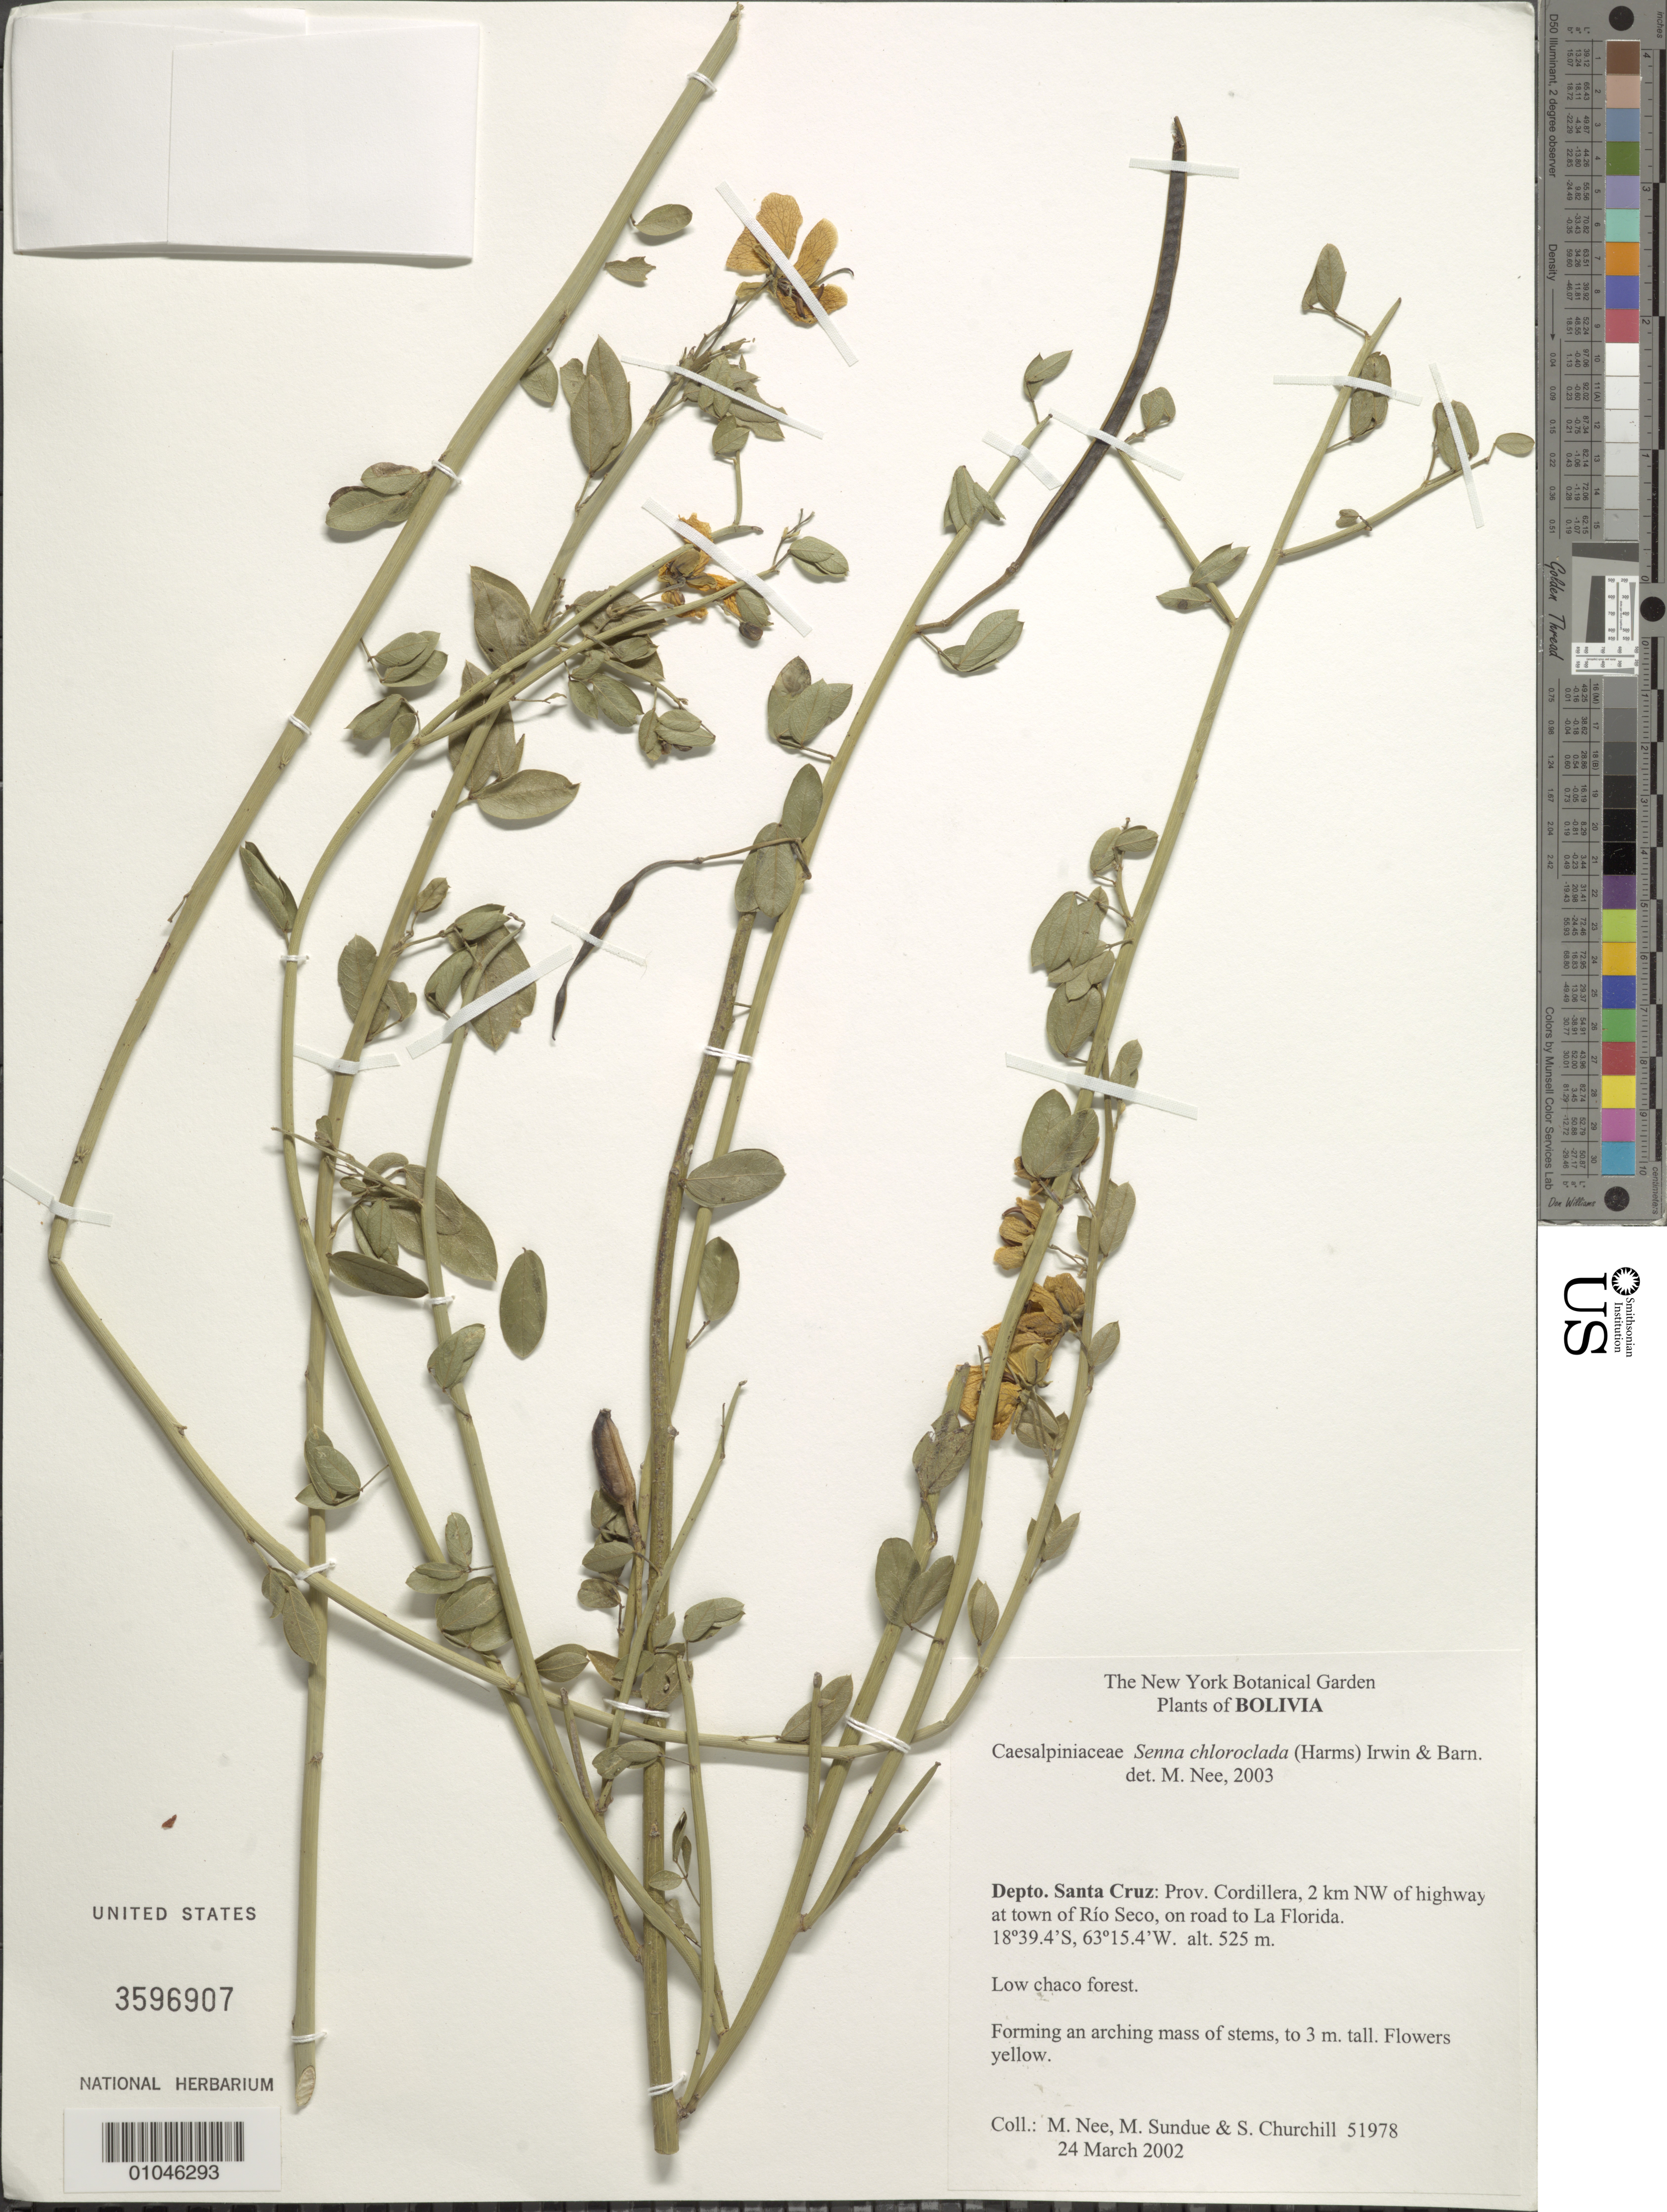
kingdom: Plantae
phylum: Tracheophyta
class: Magnoliopsida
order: Fabales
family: Fabaceae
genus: Senna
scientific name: Senna chloroclada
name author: (Harm.) H.S. Irwin & Barneby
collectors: M. Nee, M. Sundue & S. Churchill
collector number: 51978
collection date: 2002-03-24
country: Bolivia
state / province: Santa Cruz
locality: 2 km NW of highway at town of Rio Seco on road to La Florida, Prov. Cordillera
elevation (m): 525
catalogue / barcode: US 3596907